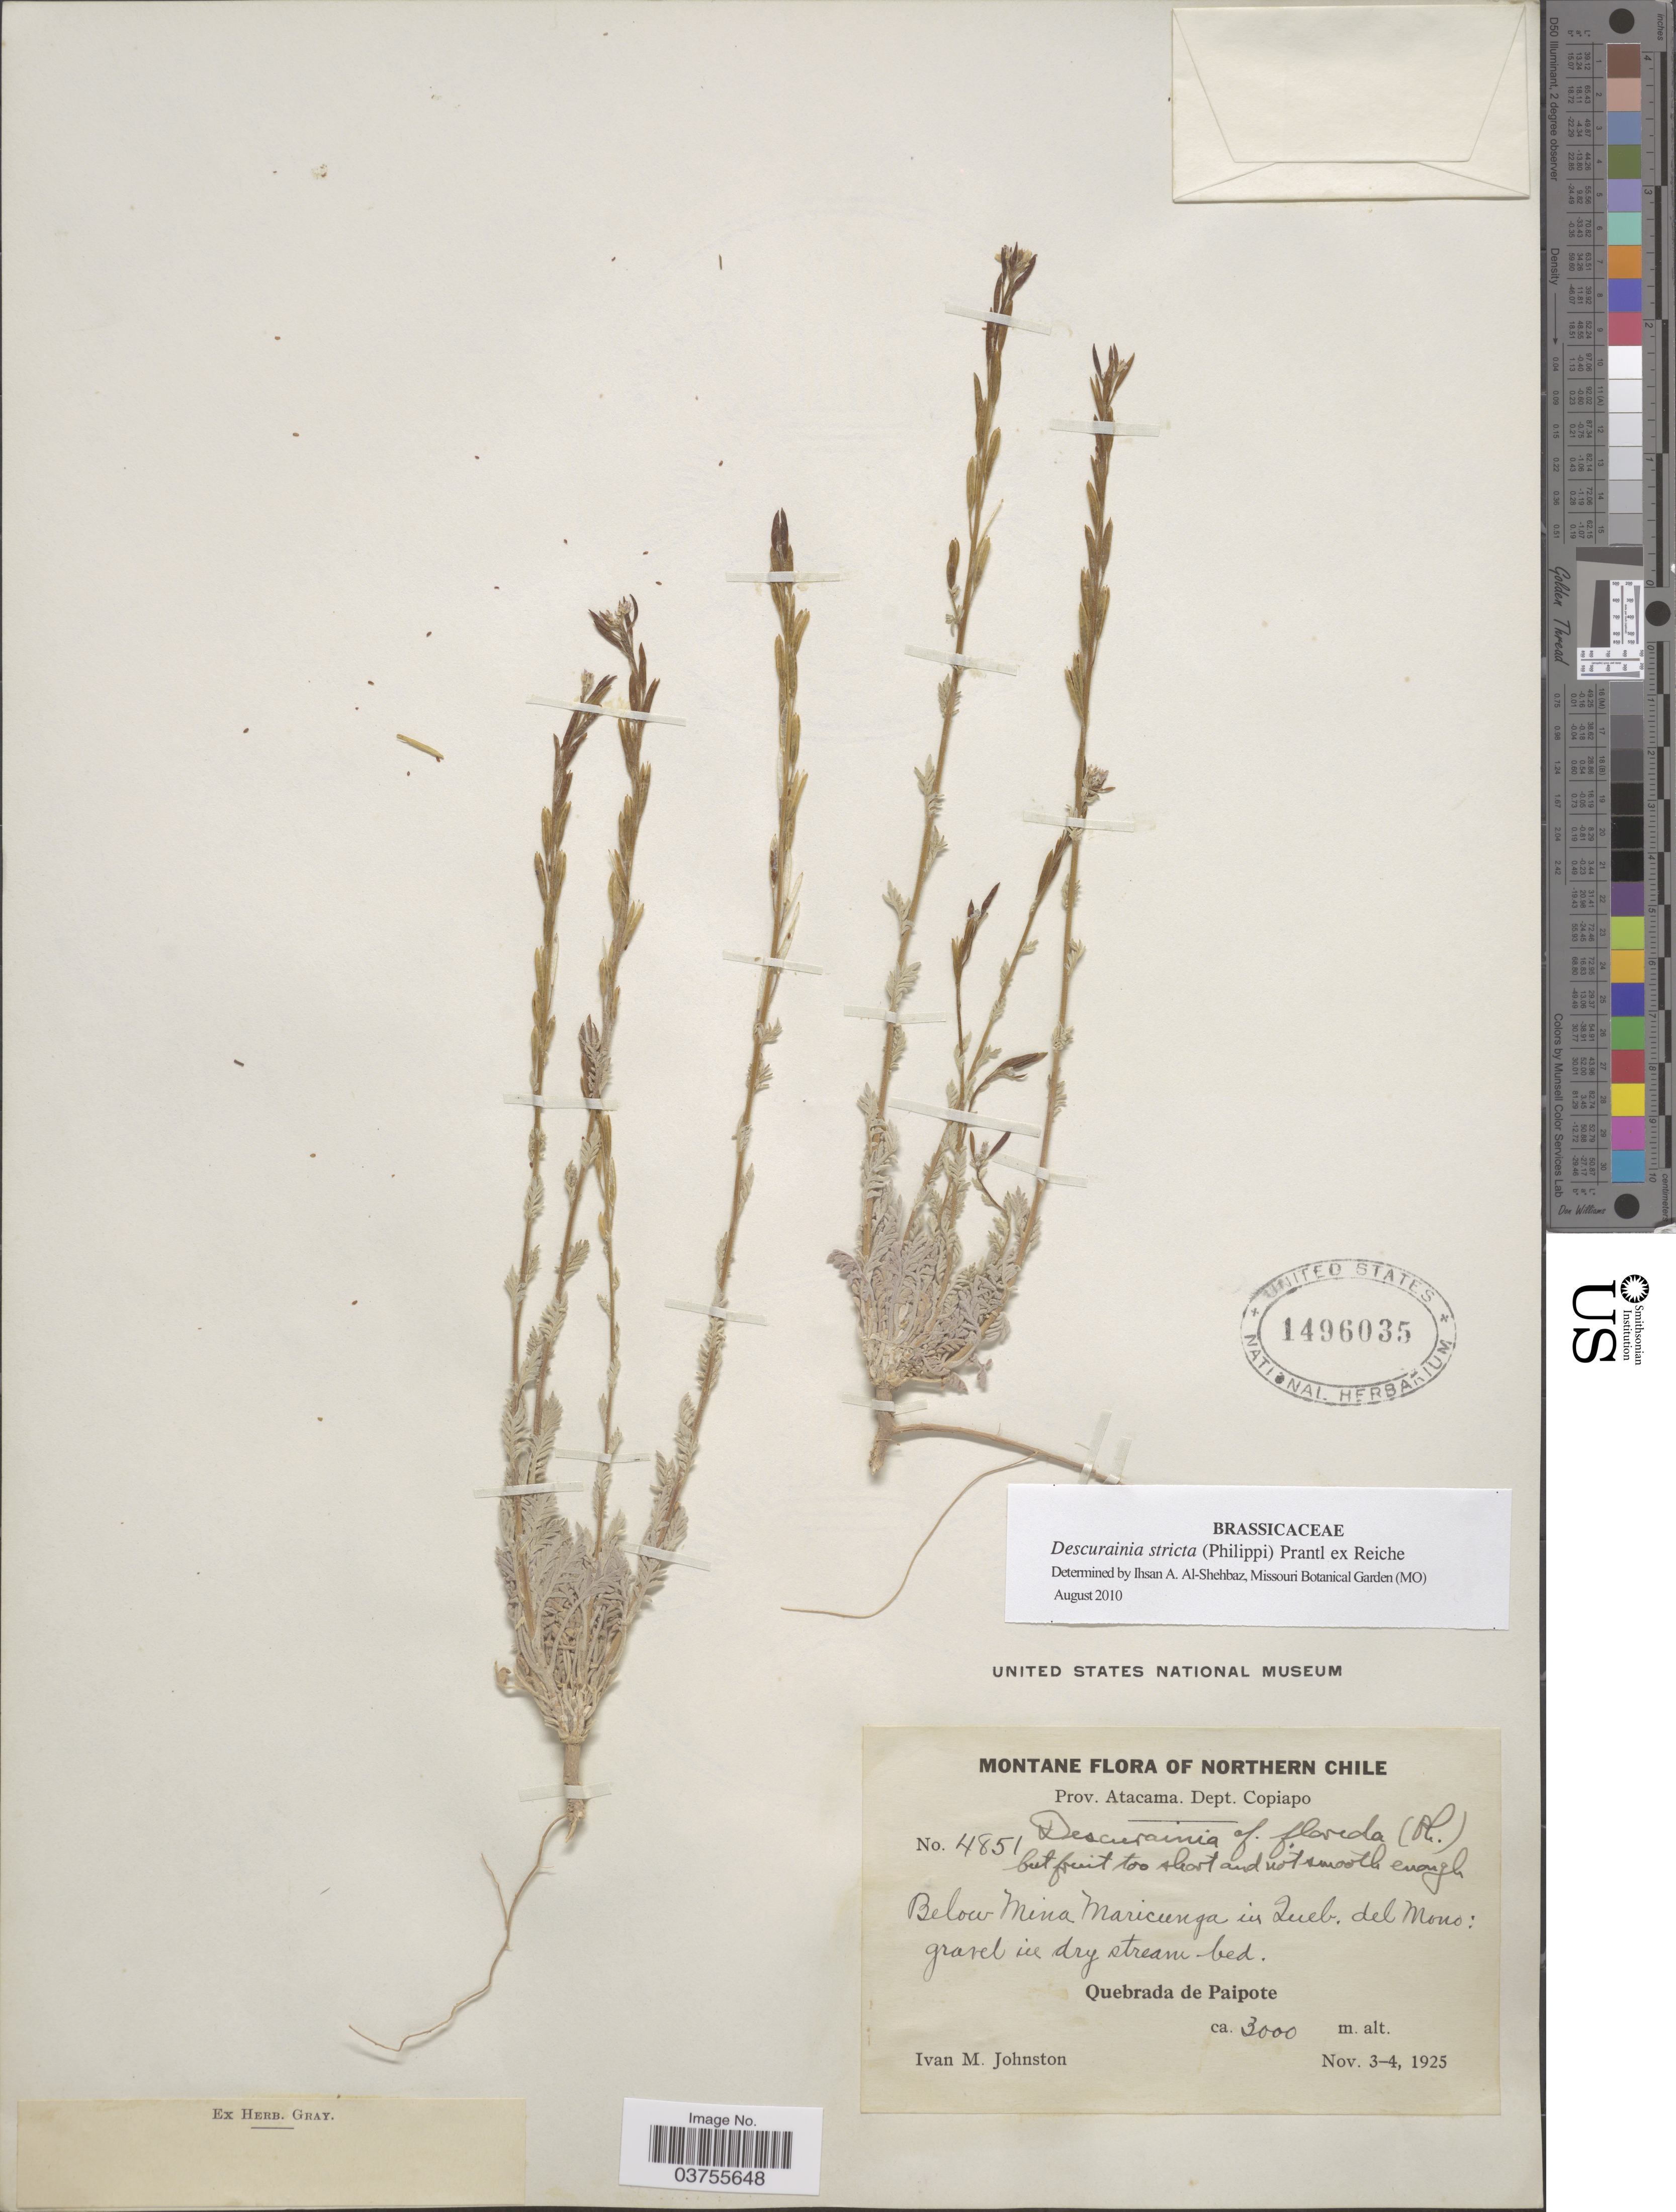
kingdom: Plantae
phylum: Tracheophyta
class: Magnoliopsida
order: Brassicales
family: Brassicaceae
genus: Descurainia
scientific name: Descurainia stricta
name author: (Phil. & C.A. Mey.) Prantl ex Reiche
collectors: I.M. Johnston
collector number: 4851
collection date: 1925-11-03/1925-11-04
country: Chile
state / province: Atacama (III)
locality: Northern Chile. Dept. Copiapo. Below Mina Maricunga in Queb. del Mono: Quebrada de Paipote.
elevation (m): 3000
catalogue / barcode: US 1496035